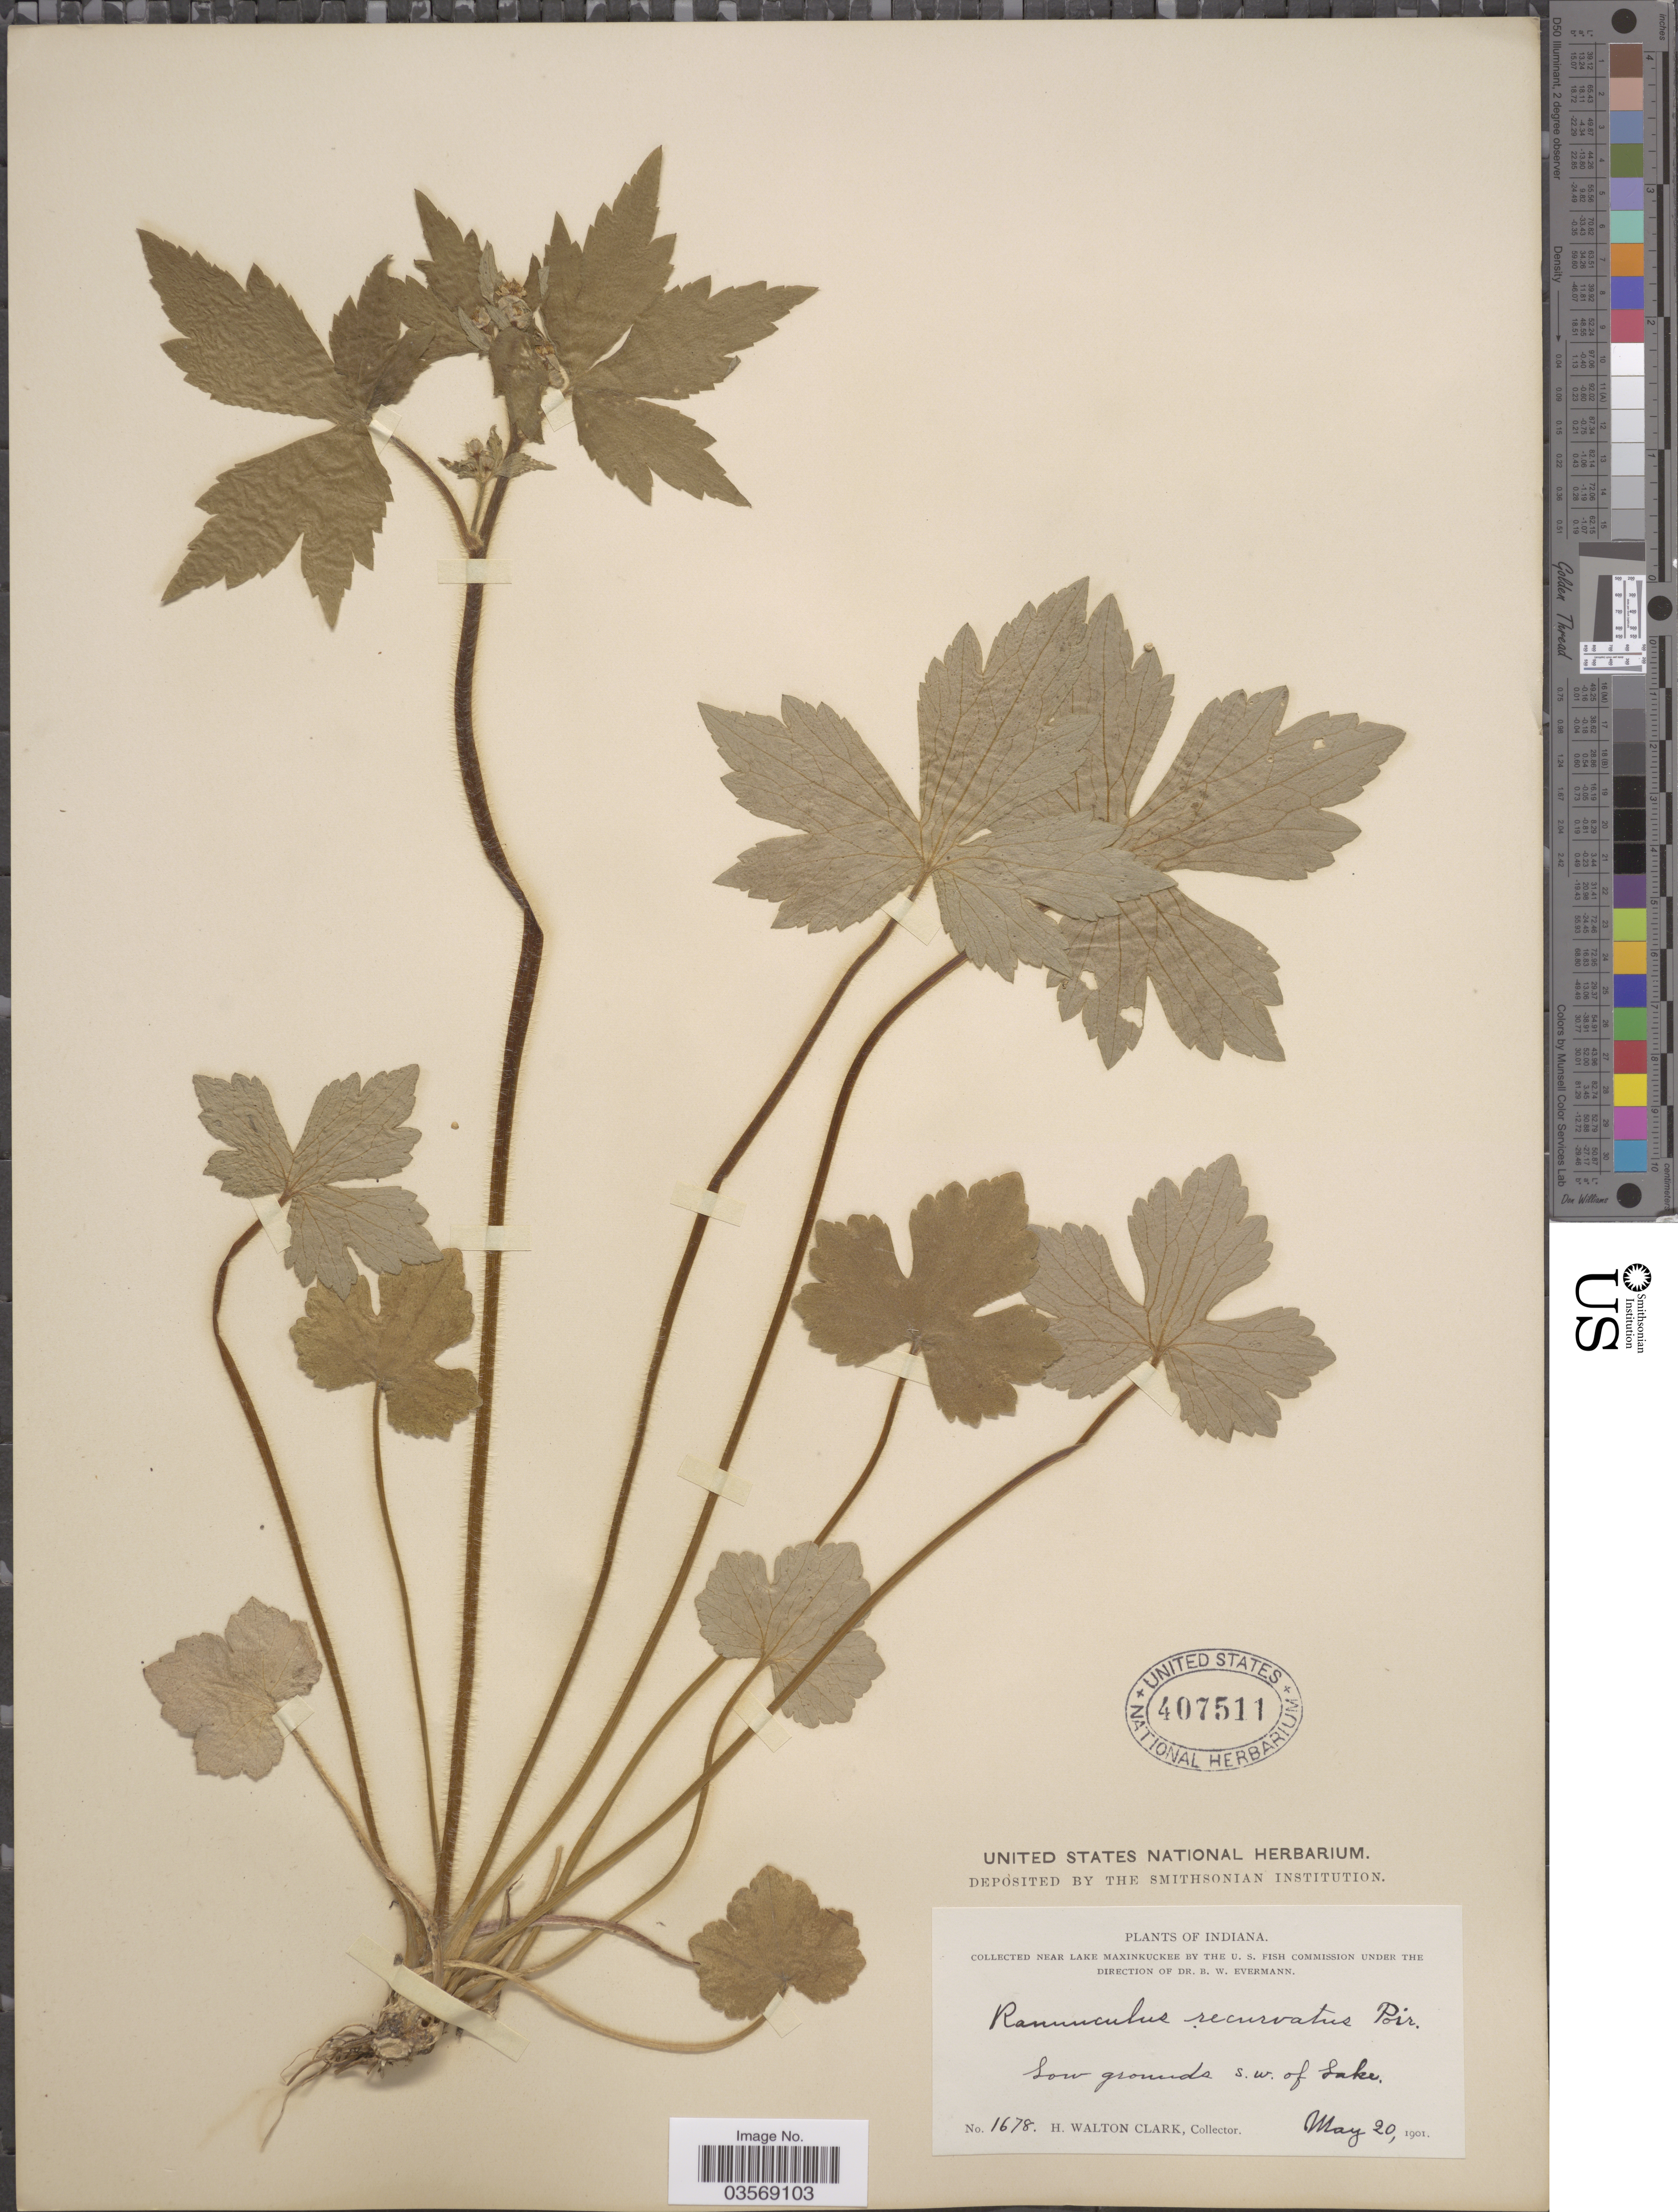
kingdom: Plantae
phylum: Tracheophyta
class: Magnoliopsida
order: Ranunculales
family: Ranunculaceae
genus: Ranunculus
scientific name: Ranunculus recurvatus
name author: Poir.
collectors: H. W. Clark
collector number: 1678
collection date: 1901-05-20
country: United States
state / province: Indiana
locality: Near Lake Maxinkuckee. S.w. of Lake.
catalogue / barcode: US 407511